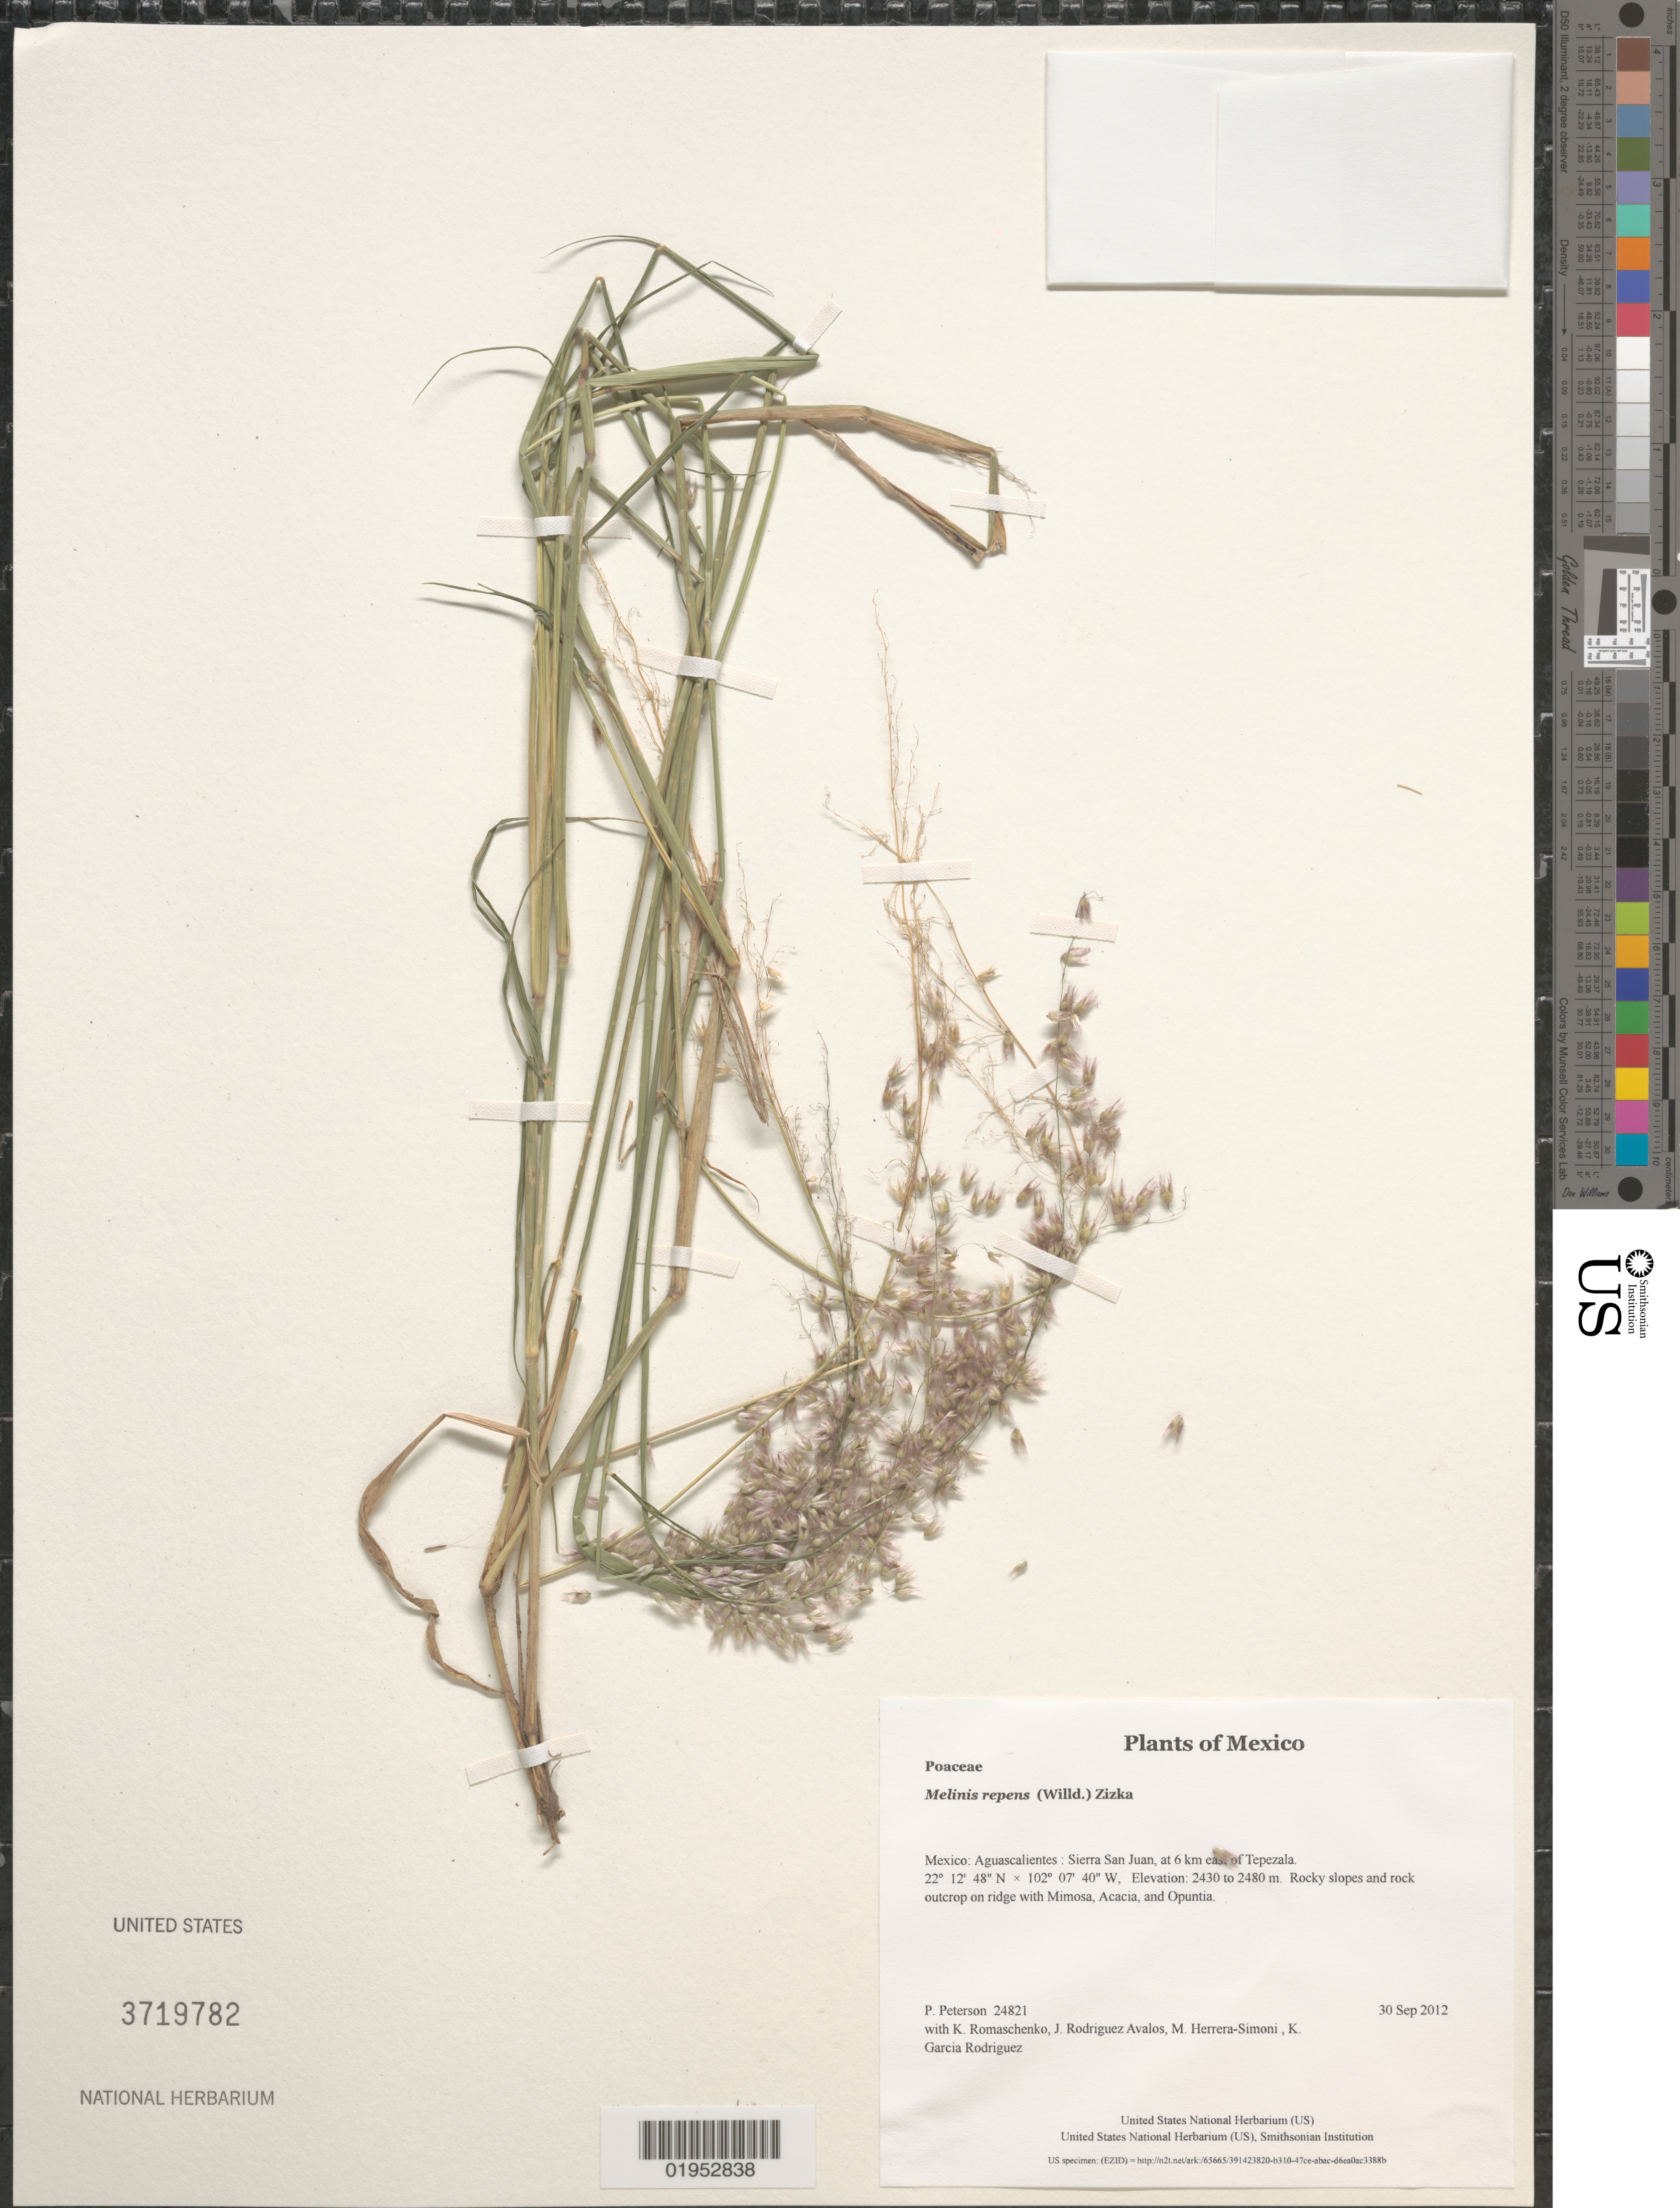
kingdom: Plantae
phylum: Tracheophyta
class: Liliopsida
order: Poales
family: Poaceae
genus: Melinis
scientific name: Melinis repens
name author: (Willd.) Zizka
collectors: P. M. Peterson, K. Romaschenko, J. Rodriguez Avalos, M. Herrera-Simoni & K. Garcia Rodriguez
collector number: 24821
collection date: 2012-09-30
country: Mexico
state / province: Aguascalientes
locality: Sierra San Juan, at 6 km east of Tepezala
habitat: Rocky slopes and rock outcrop on ridge with Mimosa, Acacia, and Opuntia.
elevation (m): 2430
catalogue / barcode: US 3719782